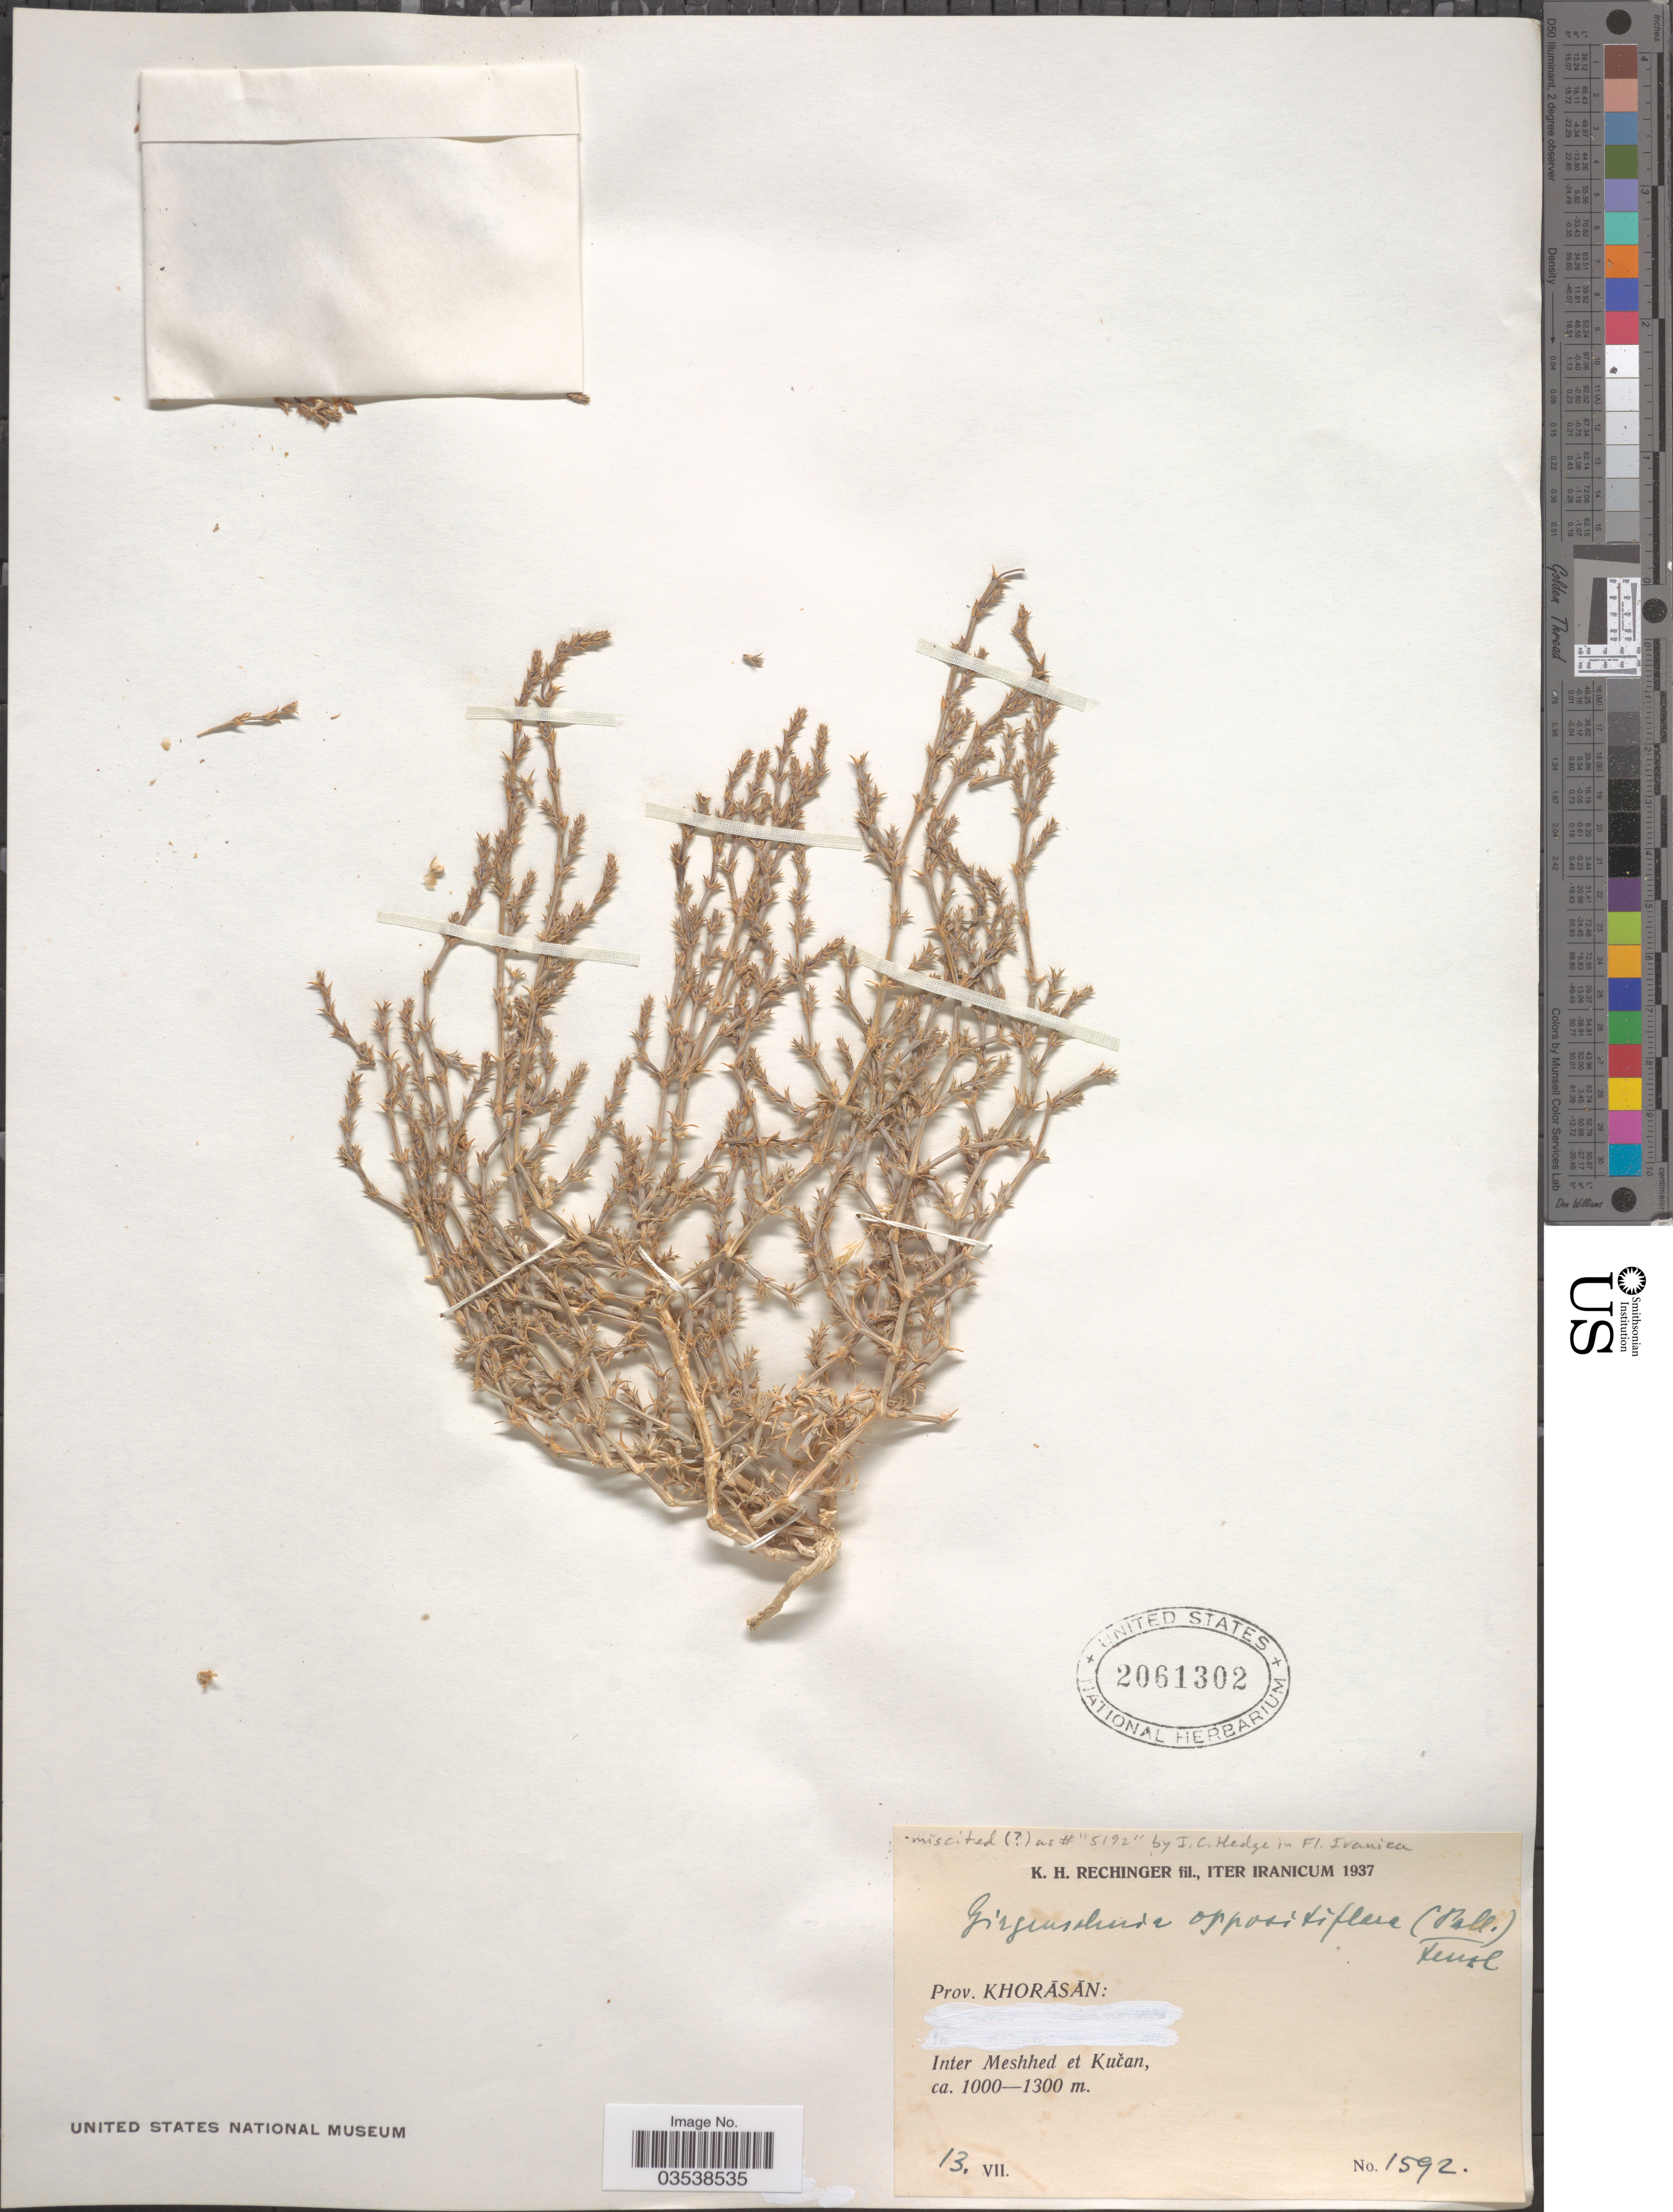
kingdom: Plantae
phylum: Tracheophyta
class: Magnoliopsida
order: Caryophyllales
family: Amaranthaceae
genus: Girgensohnia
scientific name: Girgensohnia oppositiflora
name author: (Pall.) Fenzl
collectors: K. H. Rechinger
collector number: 1592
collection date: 1937-07-13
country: Iran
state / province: Khorasan [obsolete]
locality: Iter Iranicum. Prov. Khorāsān: Inter Meshhed et Kučan.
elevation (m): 1000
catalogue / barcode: US 2061302